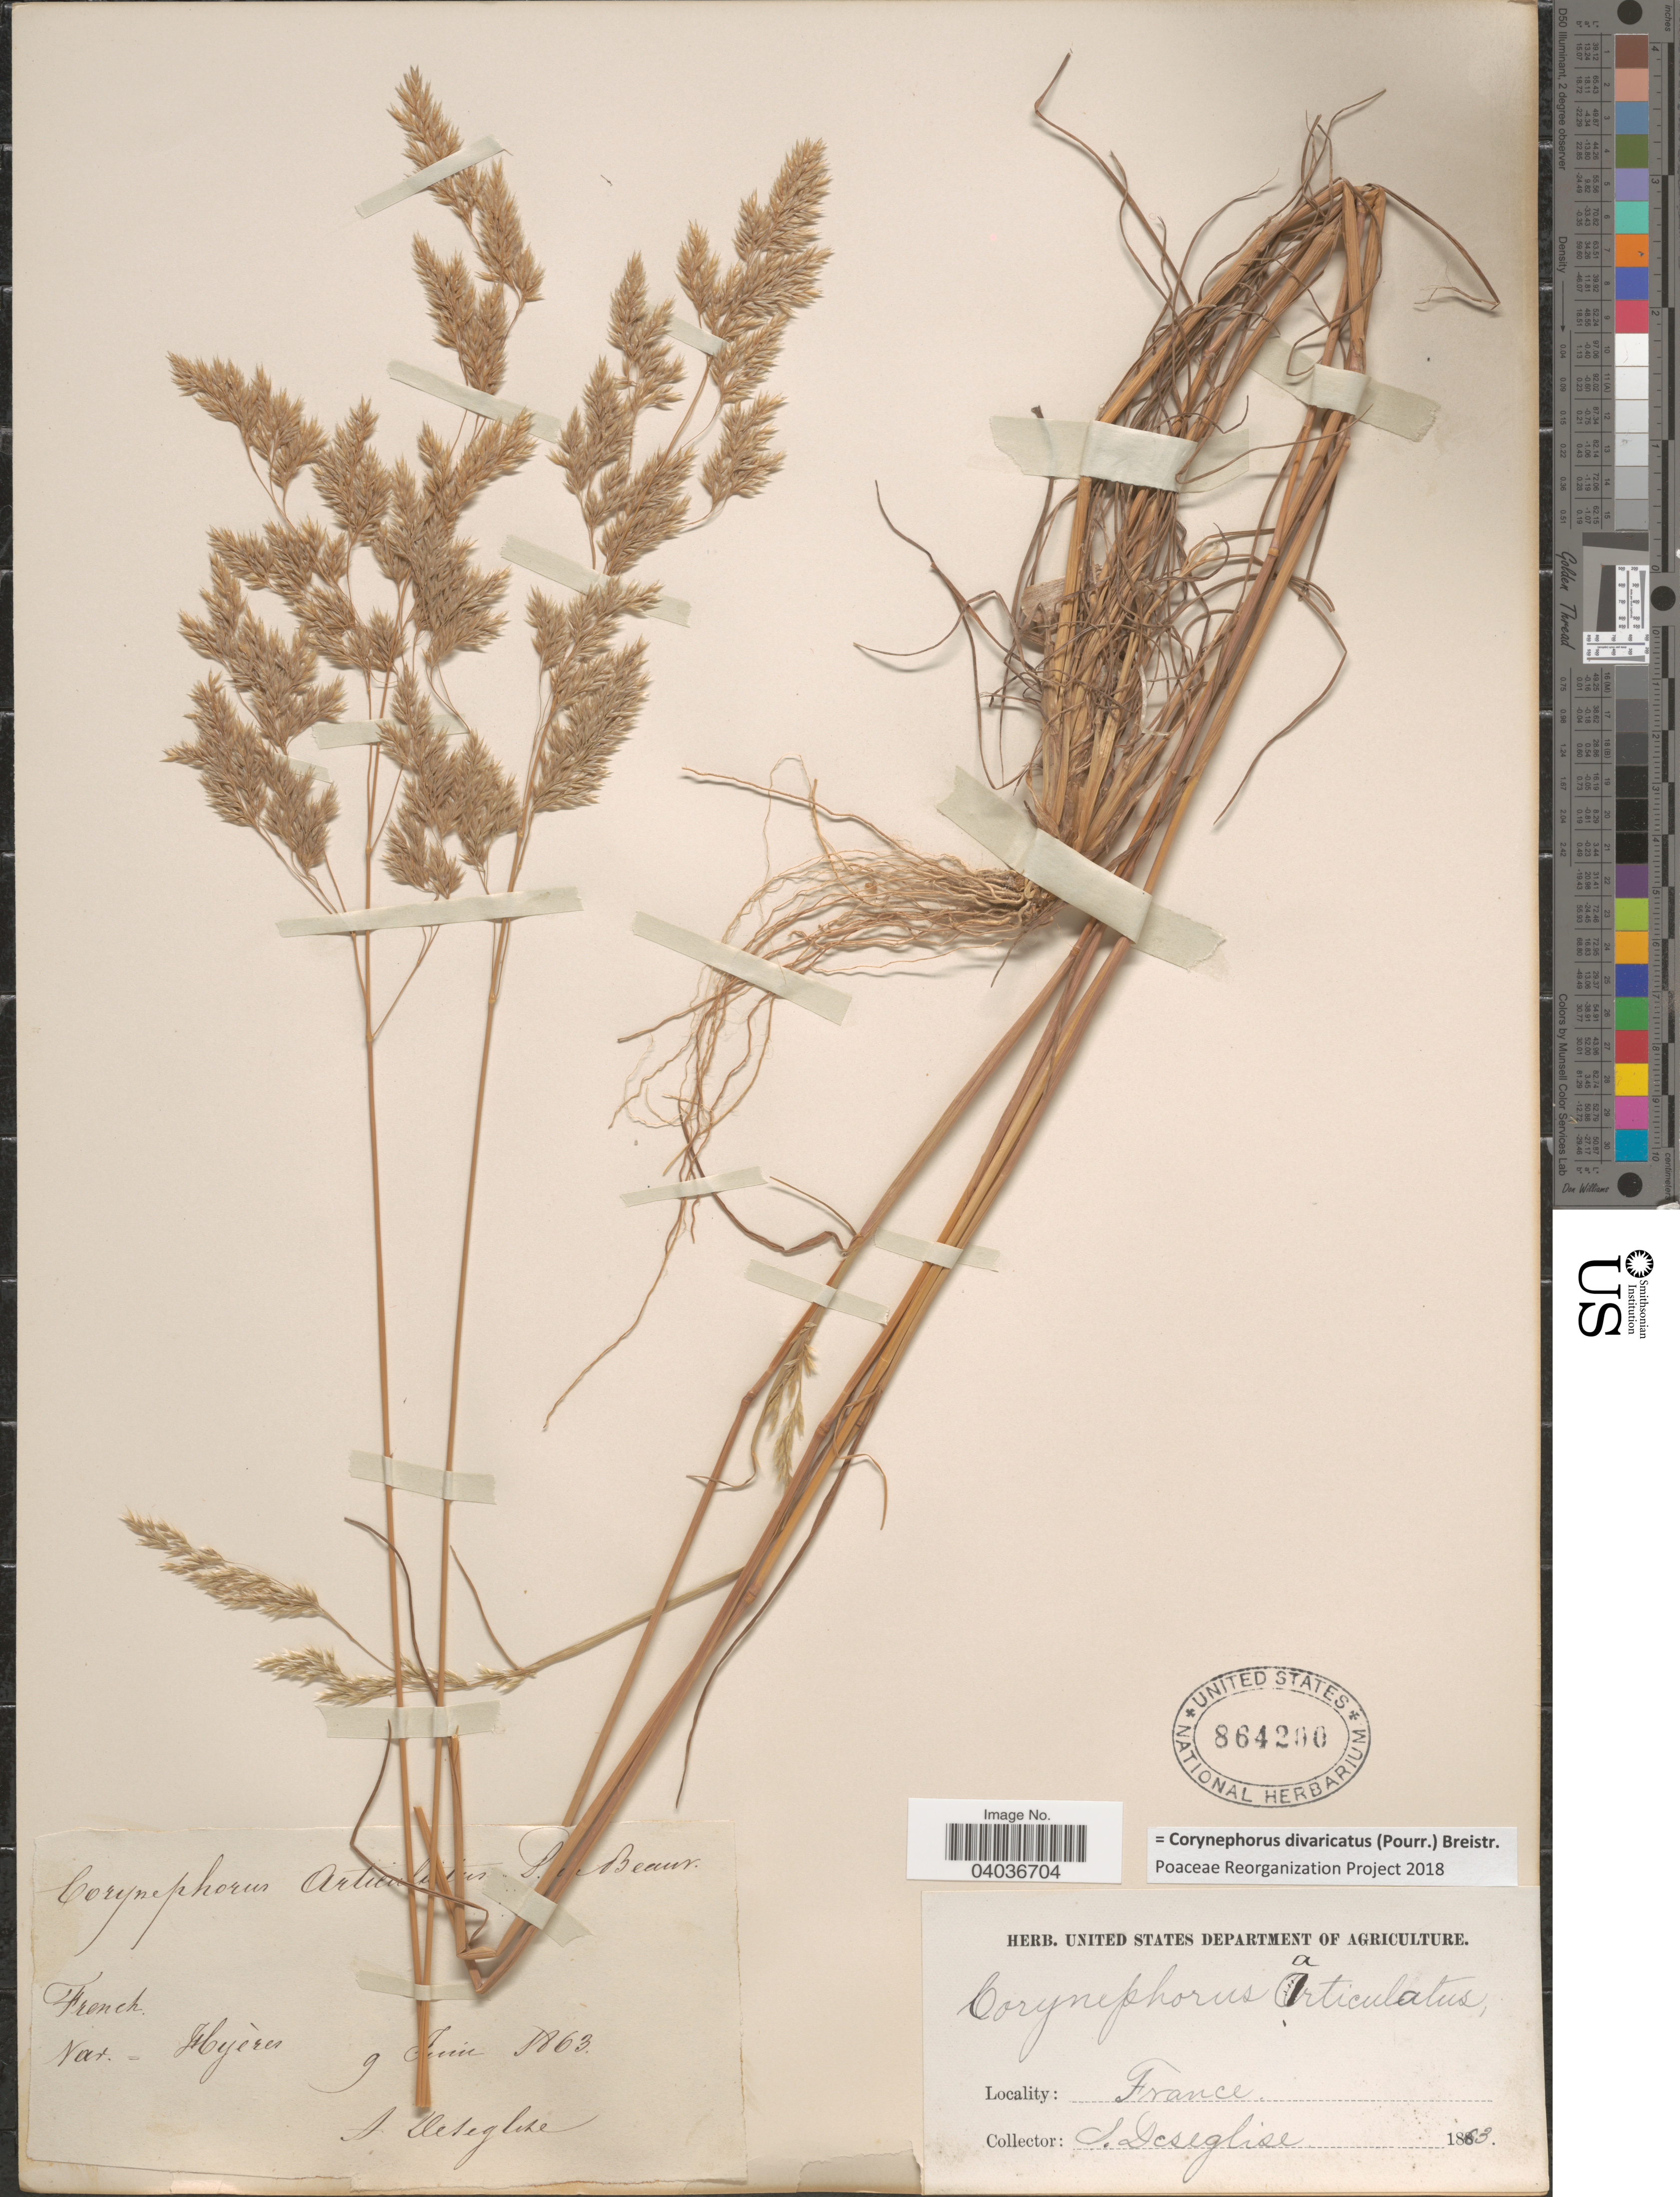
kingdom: Plantae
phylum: Tracheophyta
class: Liliopsida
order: Poales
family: Poaceae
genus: Corynephorus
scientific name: Corynephorus divaricatus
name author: (Pourr.) Breistroffer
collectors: A. Deseglise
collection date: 1863-06-09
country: France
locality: French. Var. Hyères.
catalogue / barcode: US 864200